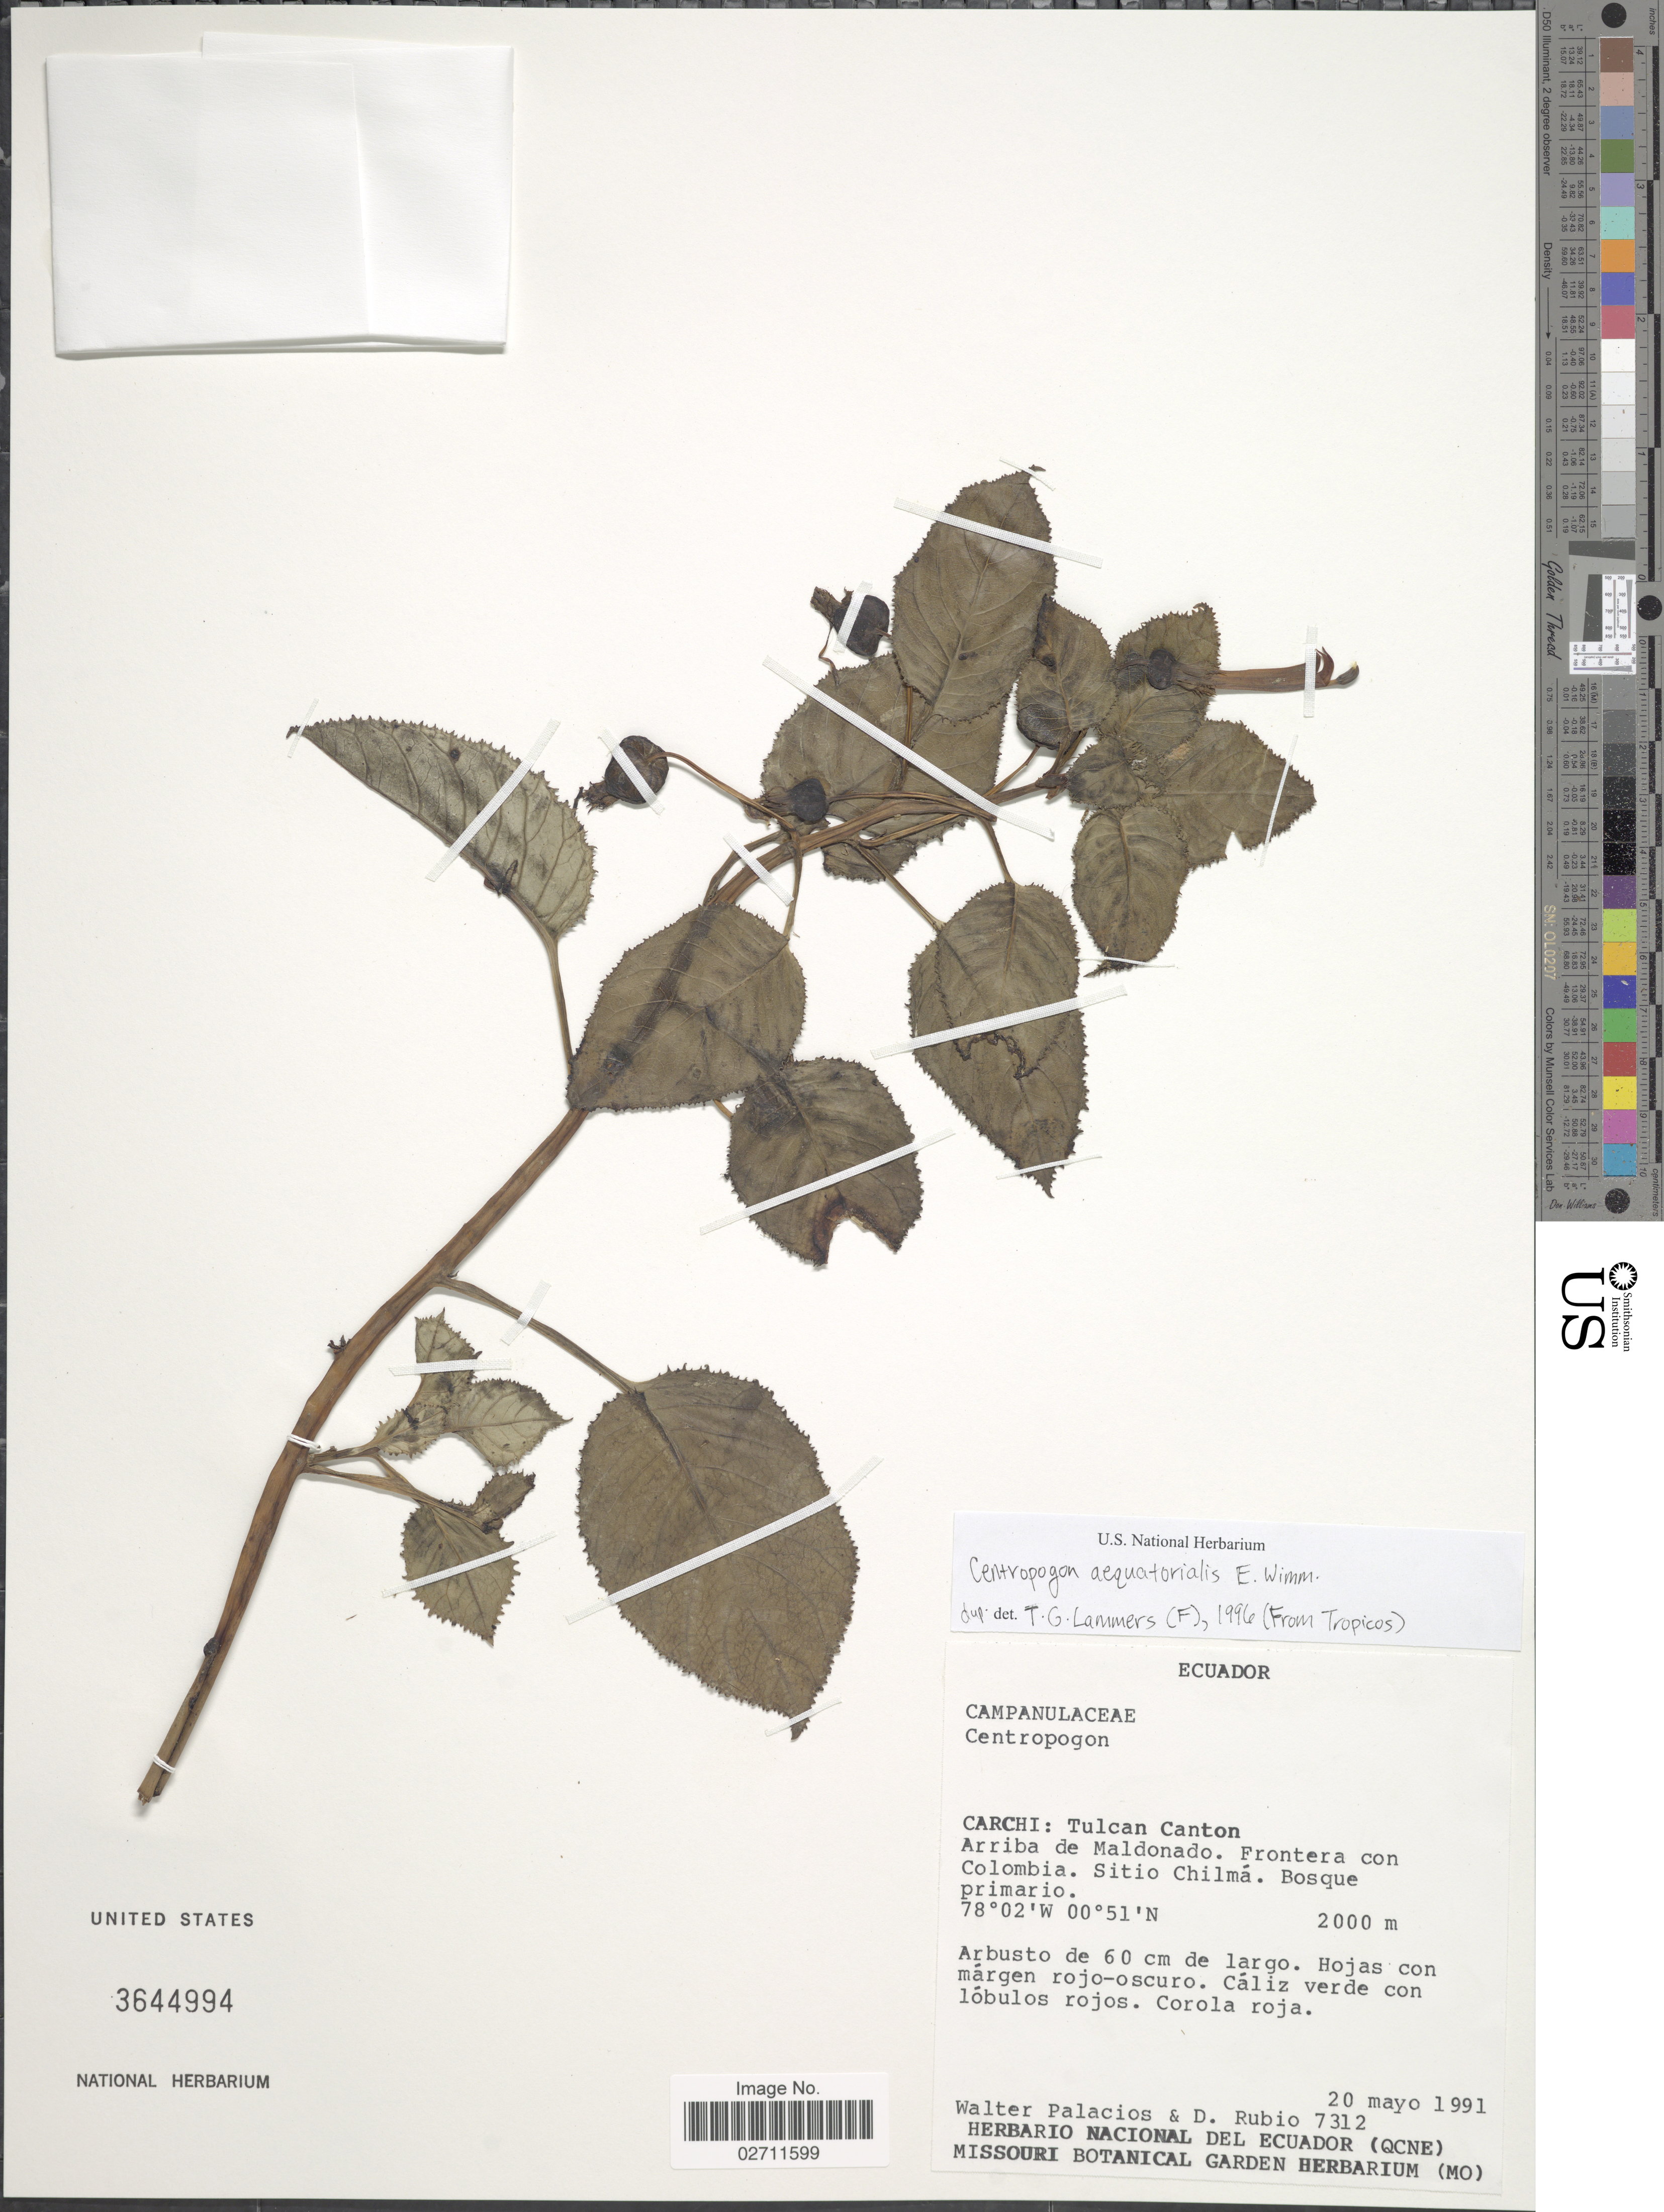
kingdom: Plantae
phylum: Tracheophyta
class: Magnoliopsida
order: Asterales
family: Campanulaceae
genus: Centropogon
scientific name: Centropogon aequatorialis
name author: E. Wimm.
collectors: W. Palacios & D. Rubio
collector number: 7312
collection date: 1991-05-20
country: Ecuador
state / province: Carchi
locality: Tulcan Canton. Arriba de Maldonado. Frontera con Colombia. Sitio Chilma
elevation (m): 2000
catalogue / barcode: US 3644994